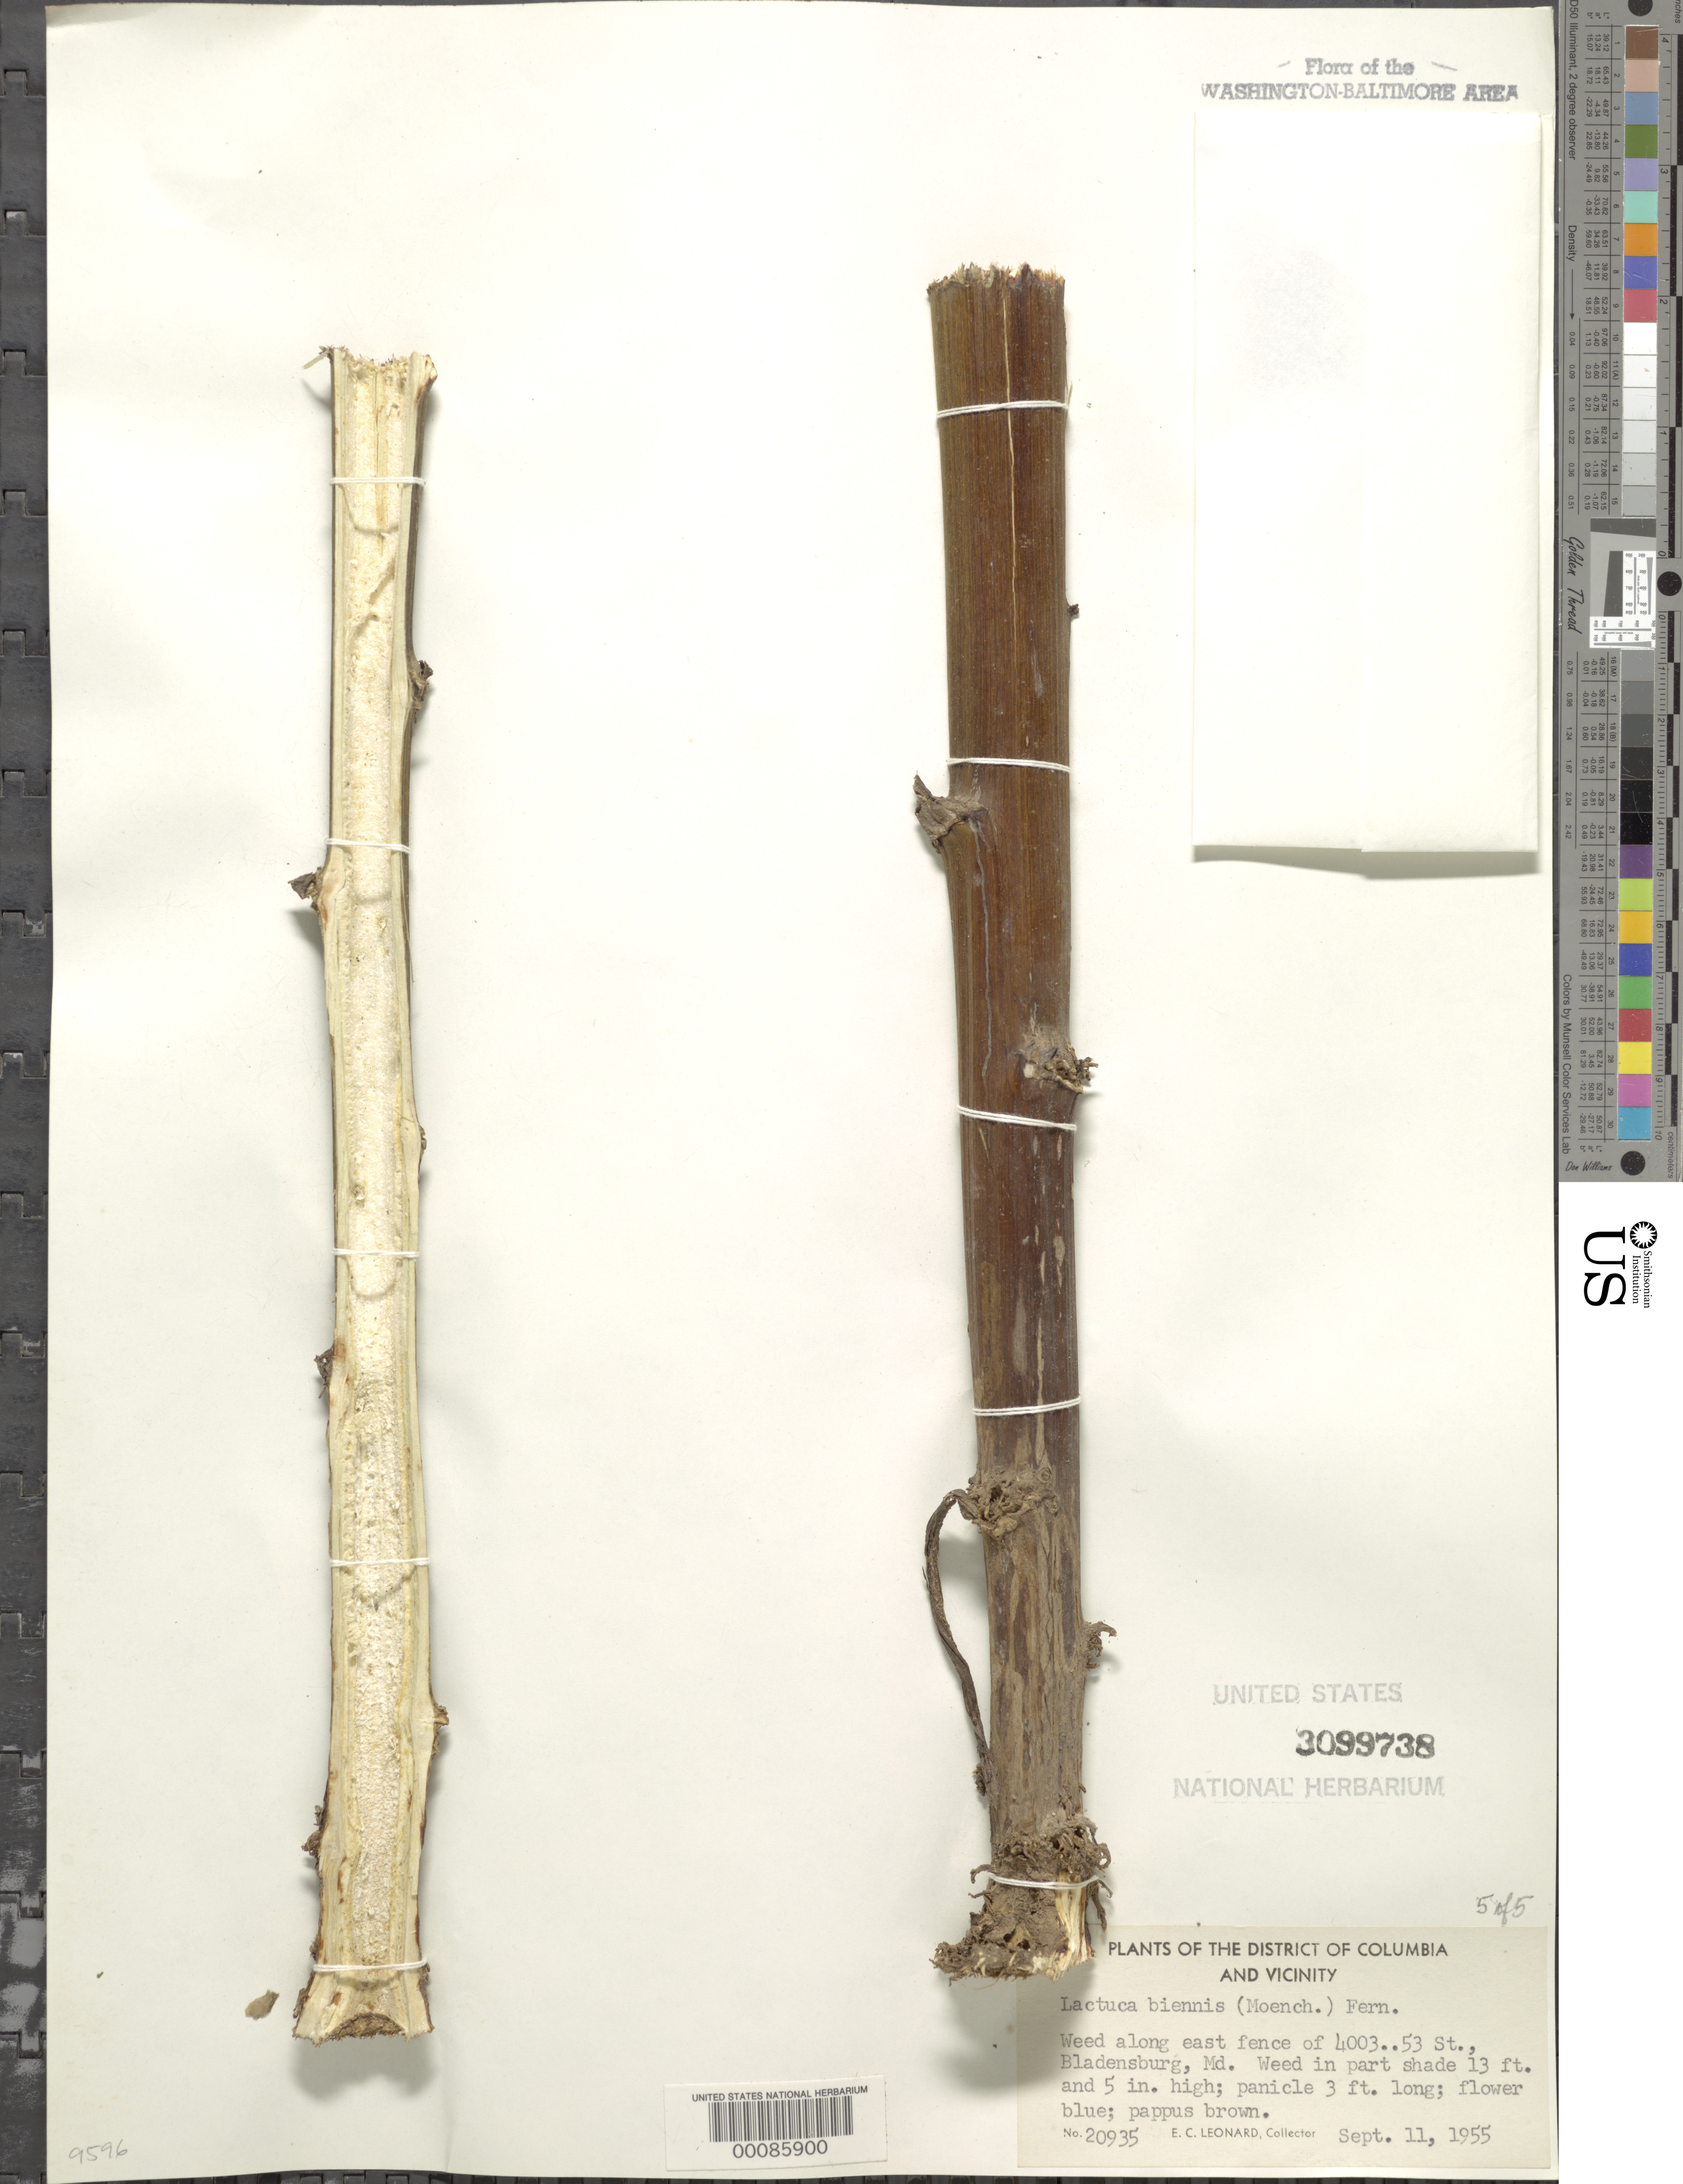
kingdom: Plantae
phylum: Tracheophyta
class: Magnoliopsida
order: Asterales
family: Asteraceae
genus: Lactuca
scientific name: Lactuca biennis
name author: (Moench) Fernald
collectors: E. C. Leonard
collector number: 20935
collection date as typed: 11 Sep 1955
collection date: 1955-09-11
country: United States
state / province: Maryland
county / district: Prince George's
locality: Decatur Heights Bladensburg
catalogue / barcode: US 3099738